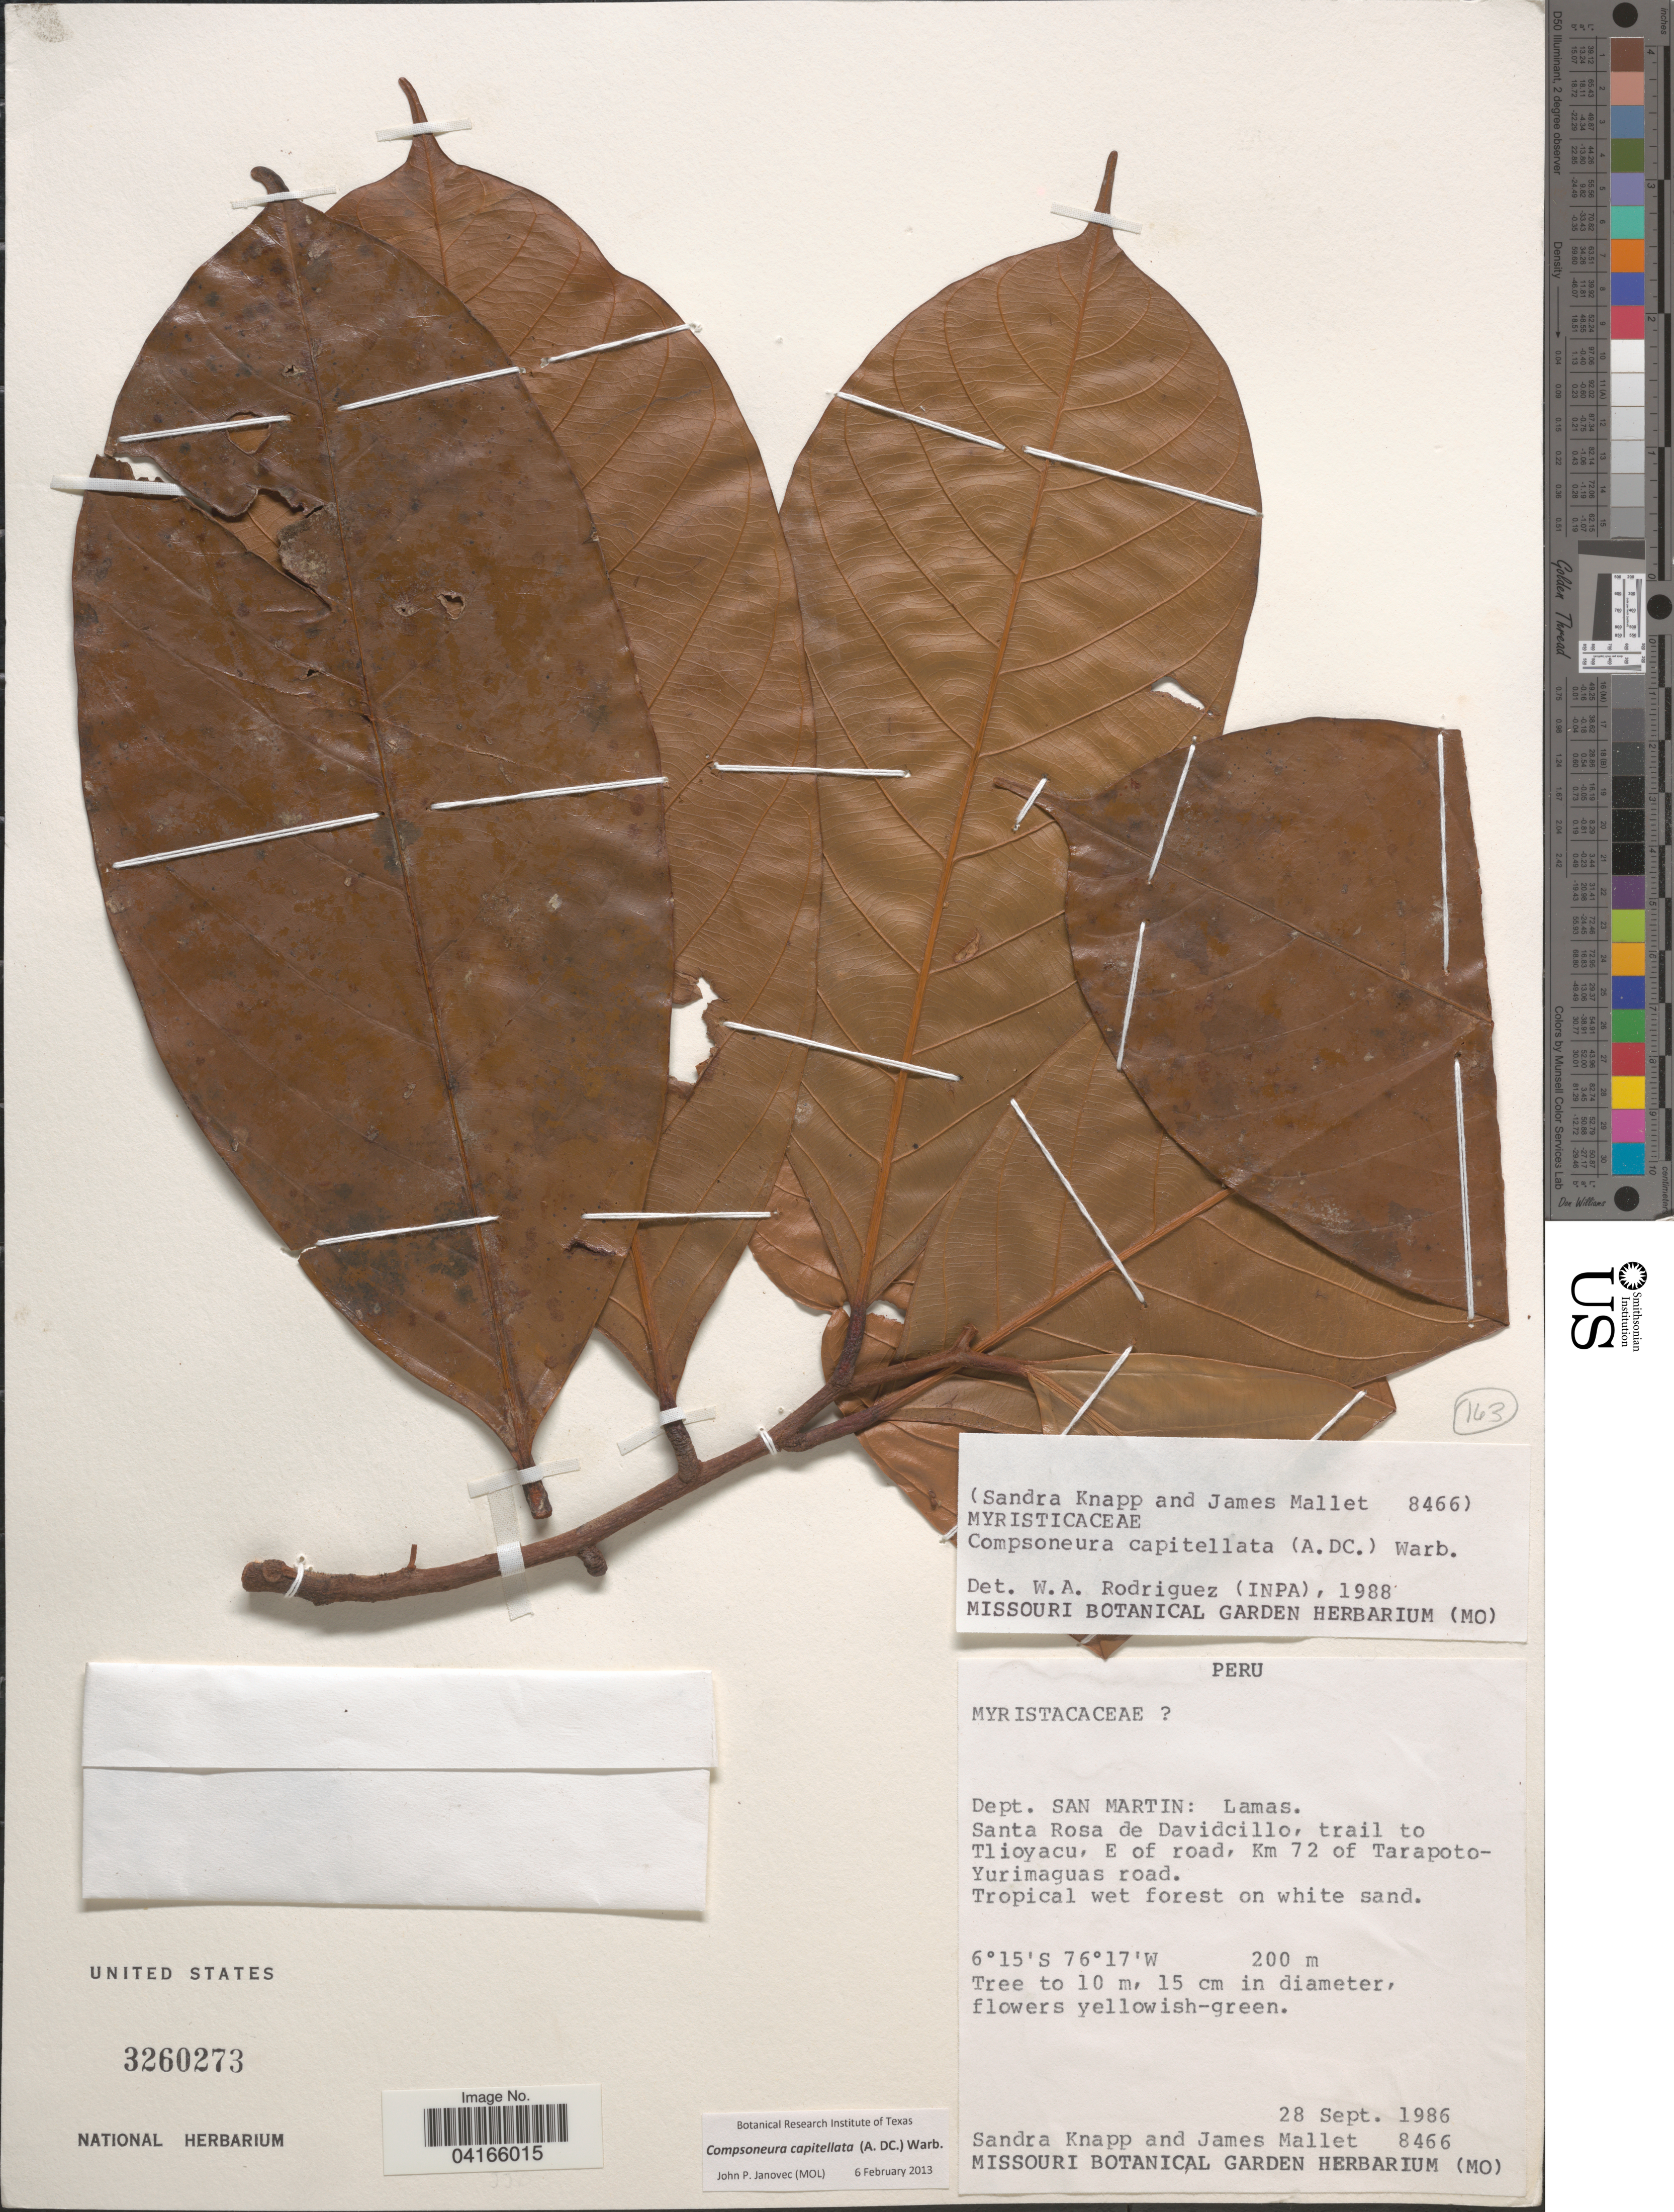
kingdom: Plantae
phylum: Tracheophyta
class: Magnoliopsida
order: Magnoliales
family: Myristicaceae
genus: Compsoneura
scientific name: Compsoneura capitellata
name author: (A. DC.) Warb.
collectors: S. Knapp & J. Mallett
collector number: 8466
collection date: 1986-09-28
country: Peru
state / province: San Martin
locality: Dept. San Martin: Lamas. Santa Rosa de Davidcillo, trail to Tlioyacu, E of road, Km 72 of Tarapoto-Yurimaguas road.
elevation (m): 200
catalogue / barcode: US 3260273